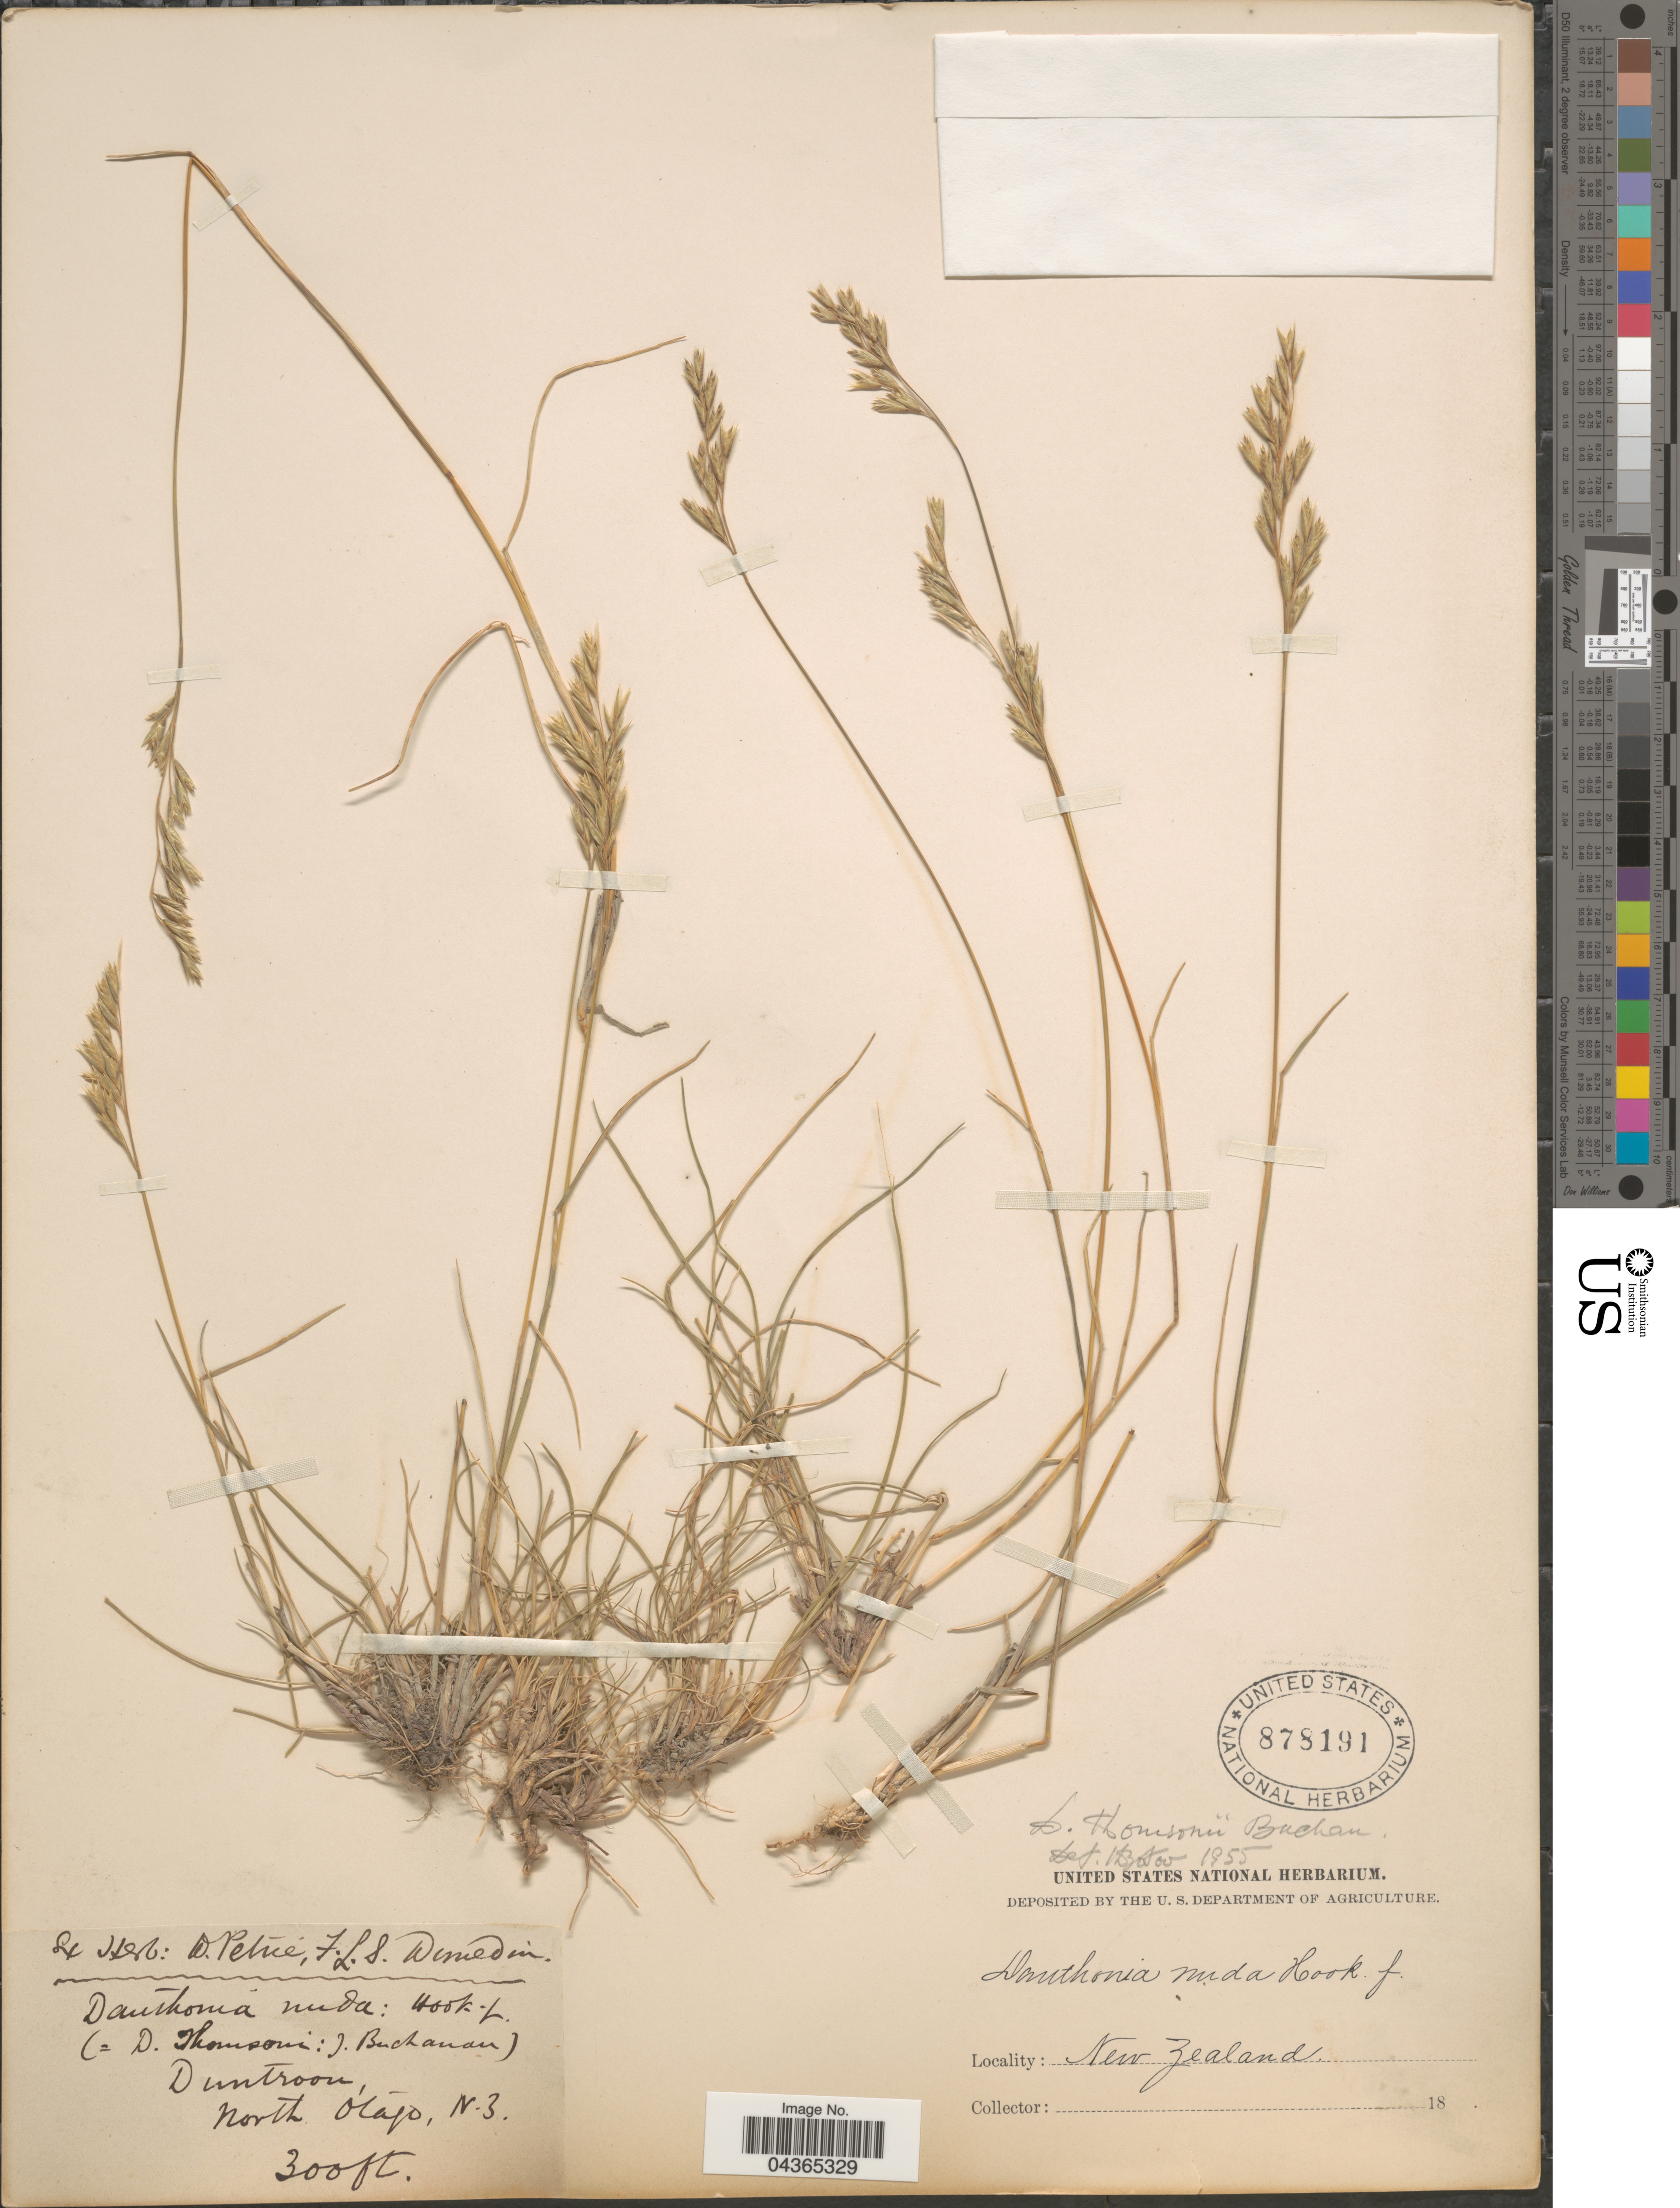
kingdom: Plantae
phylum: Tracheophyta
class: Liliopsida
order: Poales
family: Poaceae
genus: Rytidosperma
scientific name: Rytidosperma thomsonii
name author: (Buchanan) Connor & Edgar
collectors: D. Petrie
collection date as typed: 18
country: New Zealand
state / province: Otago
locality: Duntroon, North Otago.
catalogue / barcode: US 878191